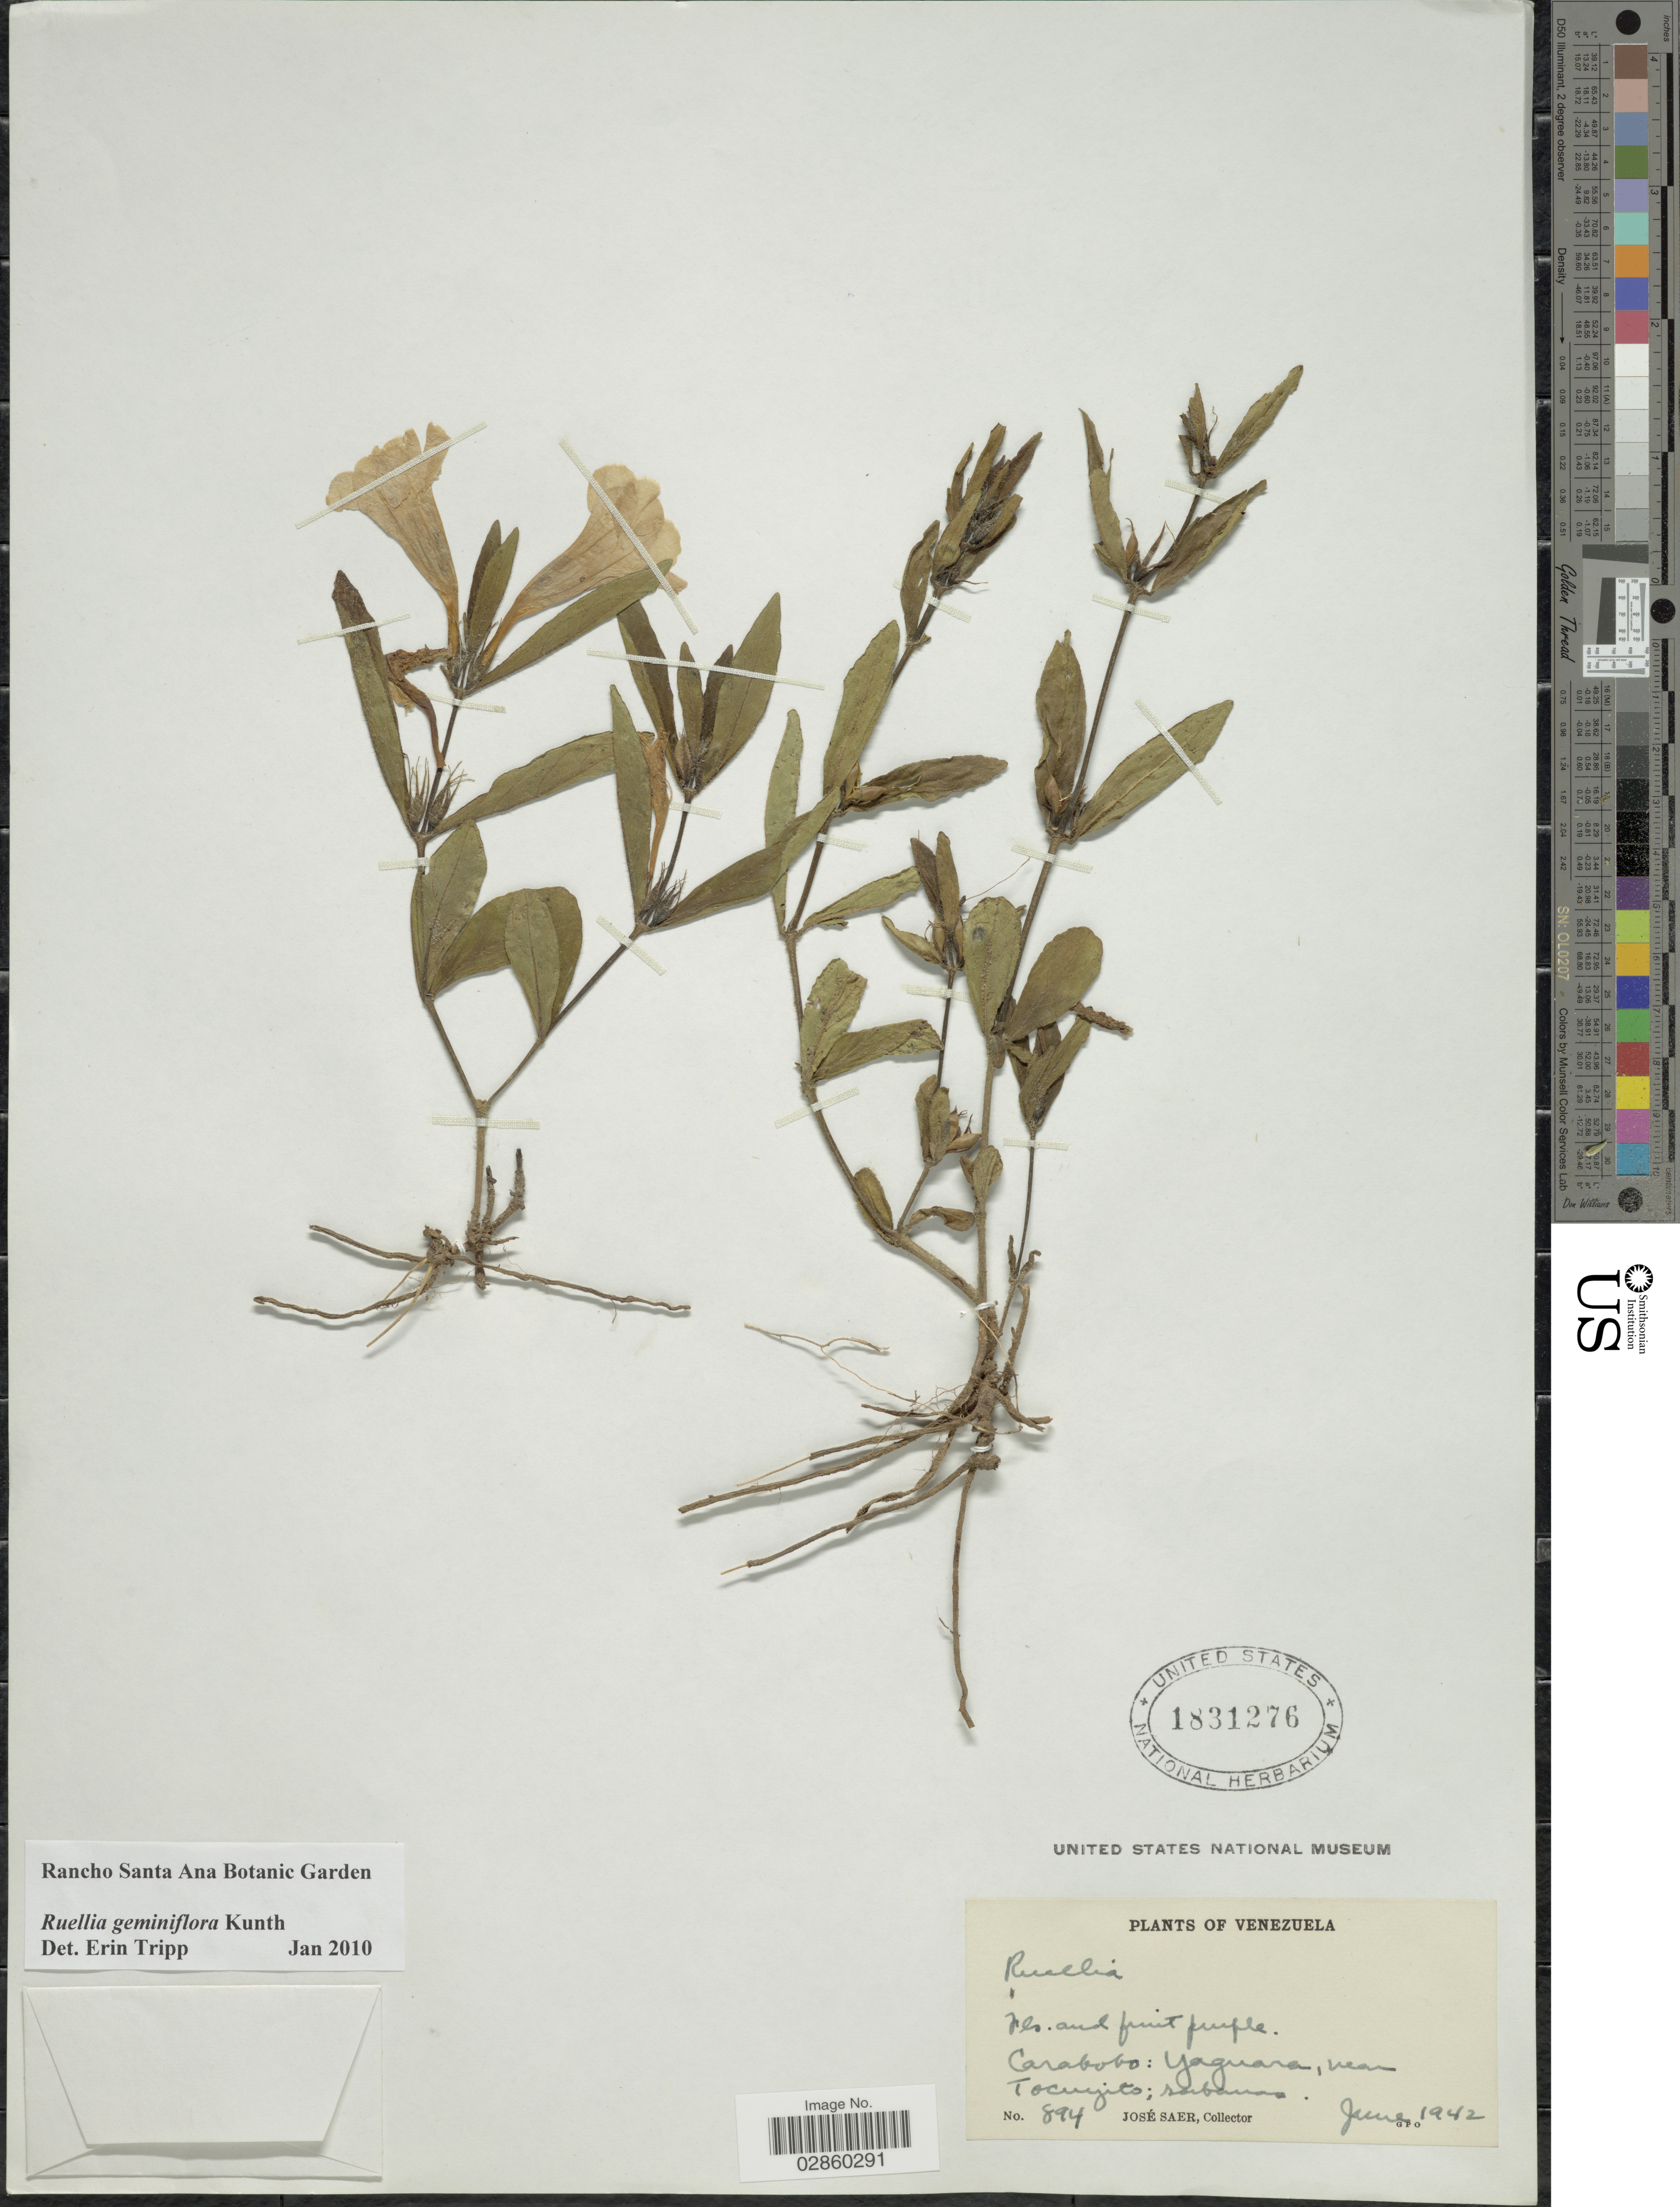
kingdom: Plantae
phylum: Tracheophyta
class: Magnoliopsida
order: Lamiales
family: Acanthaceae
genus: Ruellia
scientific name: Ruellia geminiflora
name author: Kunth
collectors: J. Saer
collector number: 894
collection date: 1942-06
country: Venezuela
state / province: Carabobo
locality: Yaguara, near Tocuyito.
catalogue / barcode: US 1831276